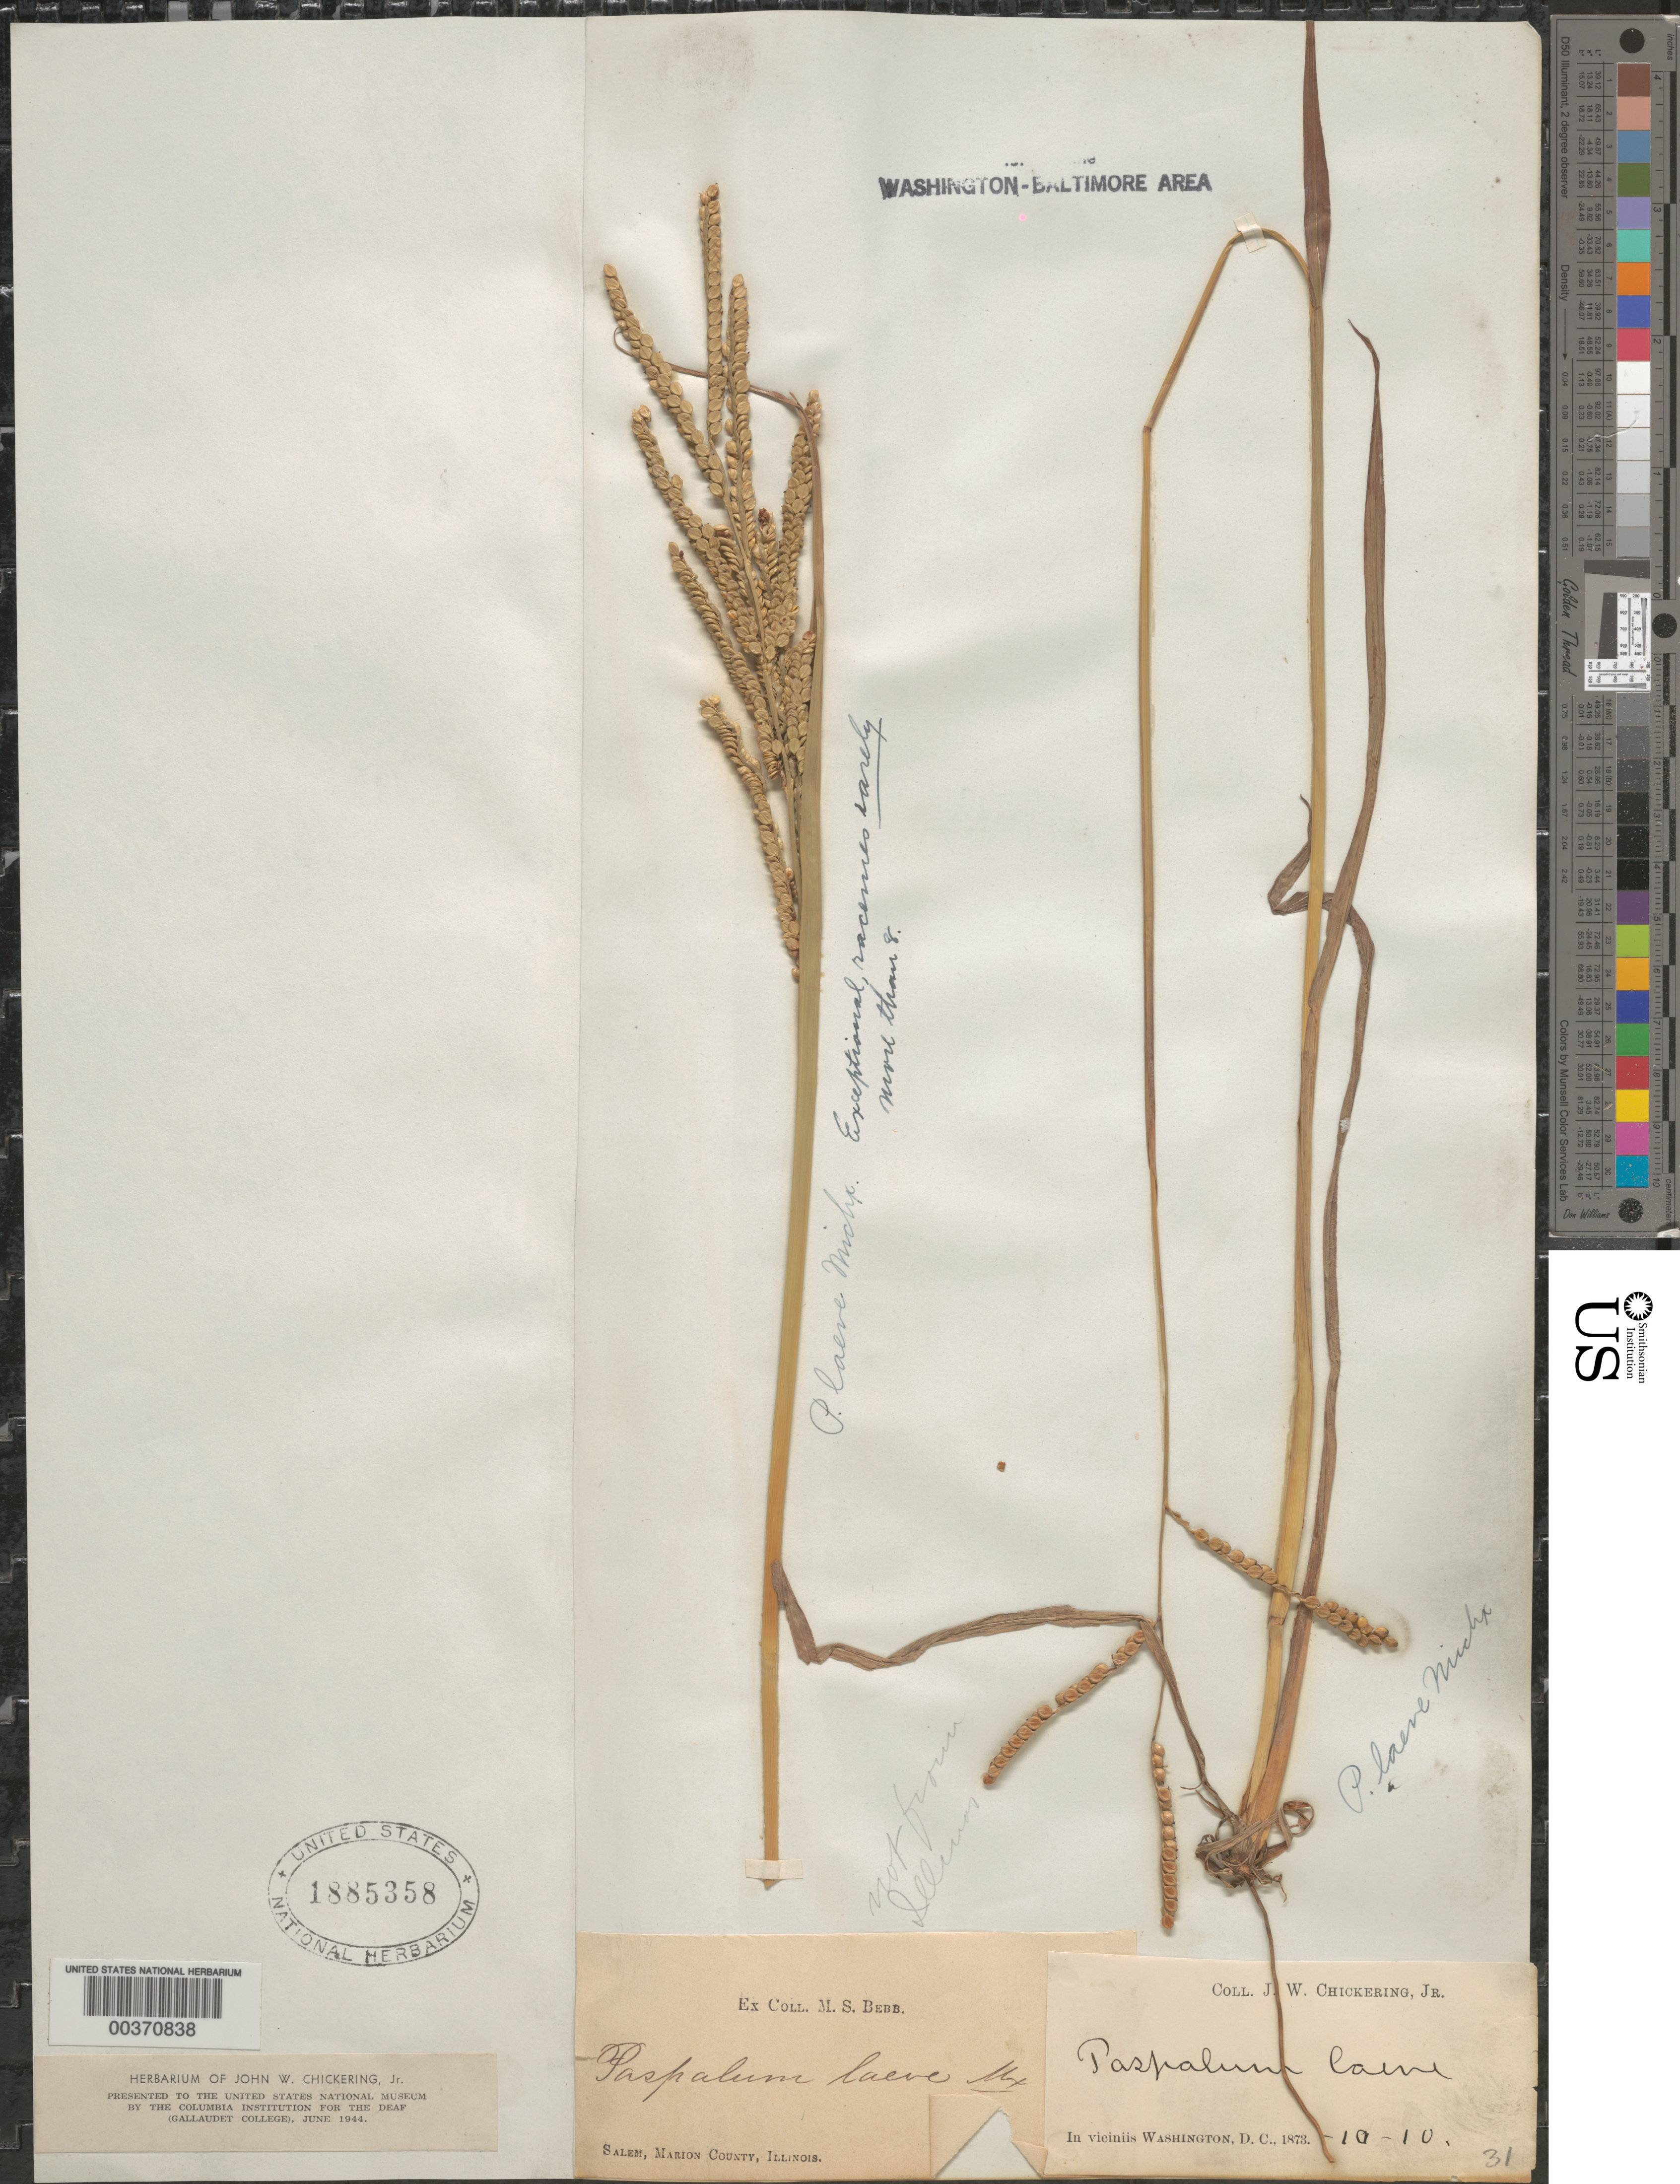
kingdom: Plantae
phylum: Tracheophyta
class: Liliopsida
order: Poales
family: Poaceae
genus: Paspalum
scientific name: Paspalum laeve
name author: Michx.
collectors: J. W. Chickering Jr.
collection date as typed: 10 Oct 1873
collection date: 1873-10-10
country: United States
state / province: District of Columbia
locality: Washington DC area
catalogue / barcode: US 1885358